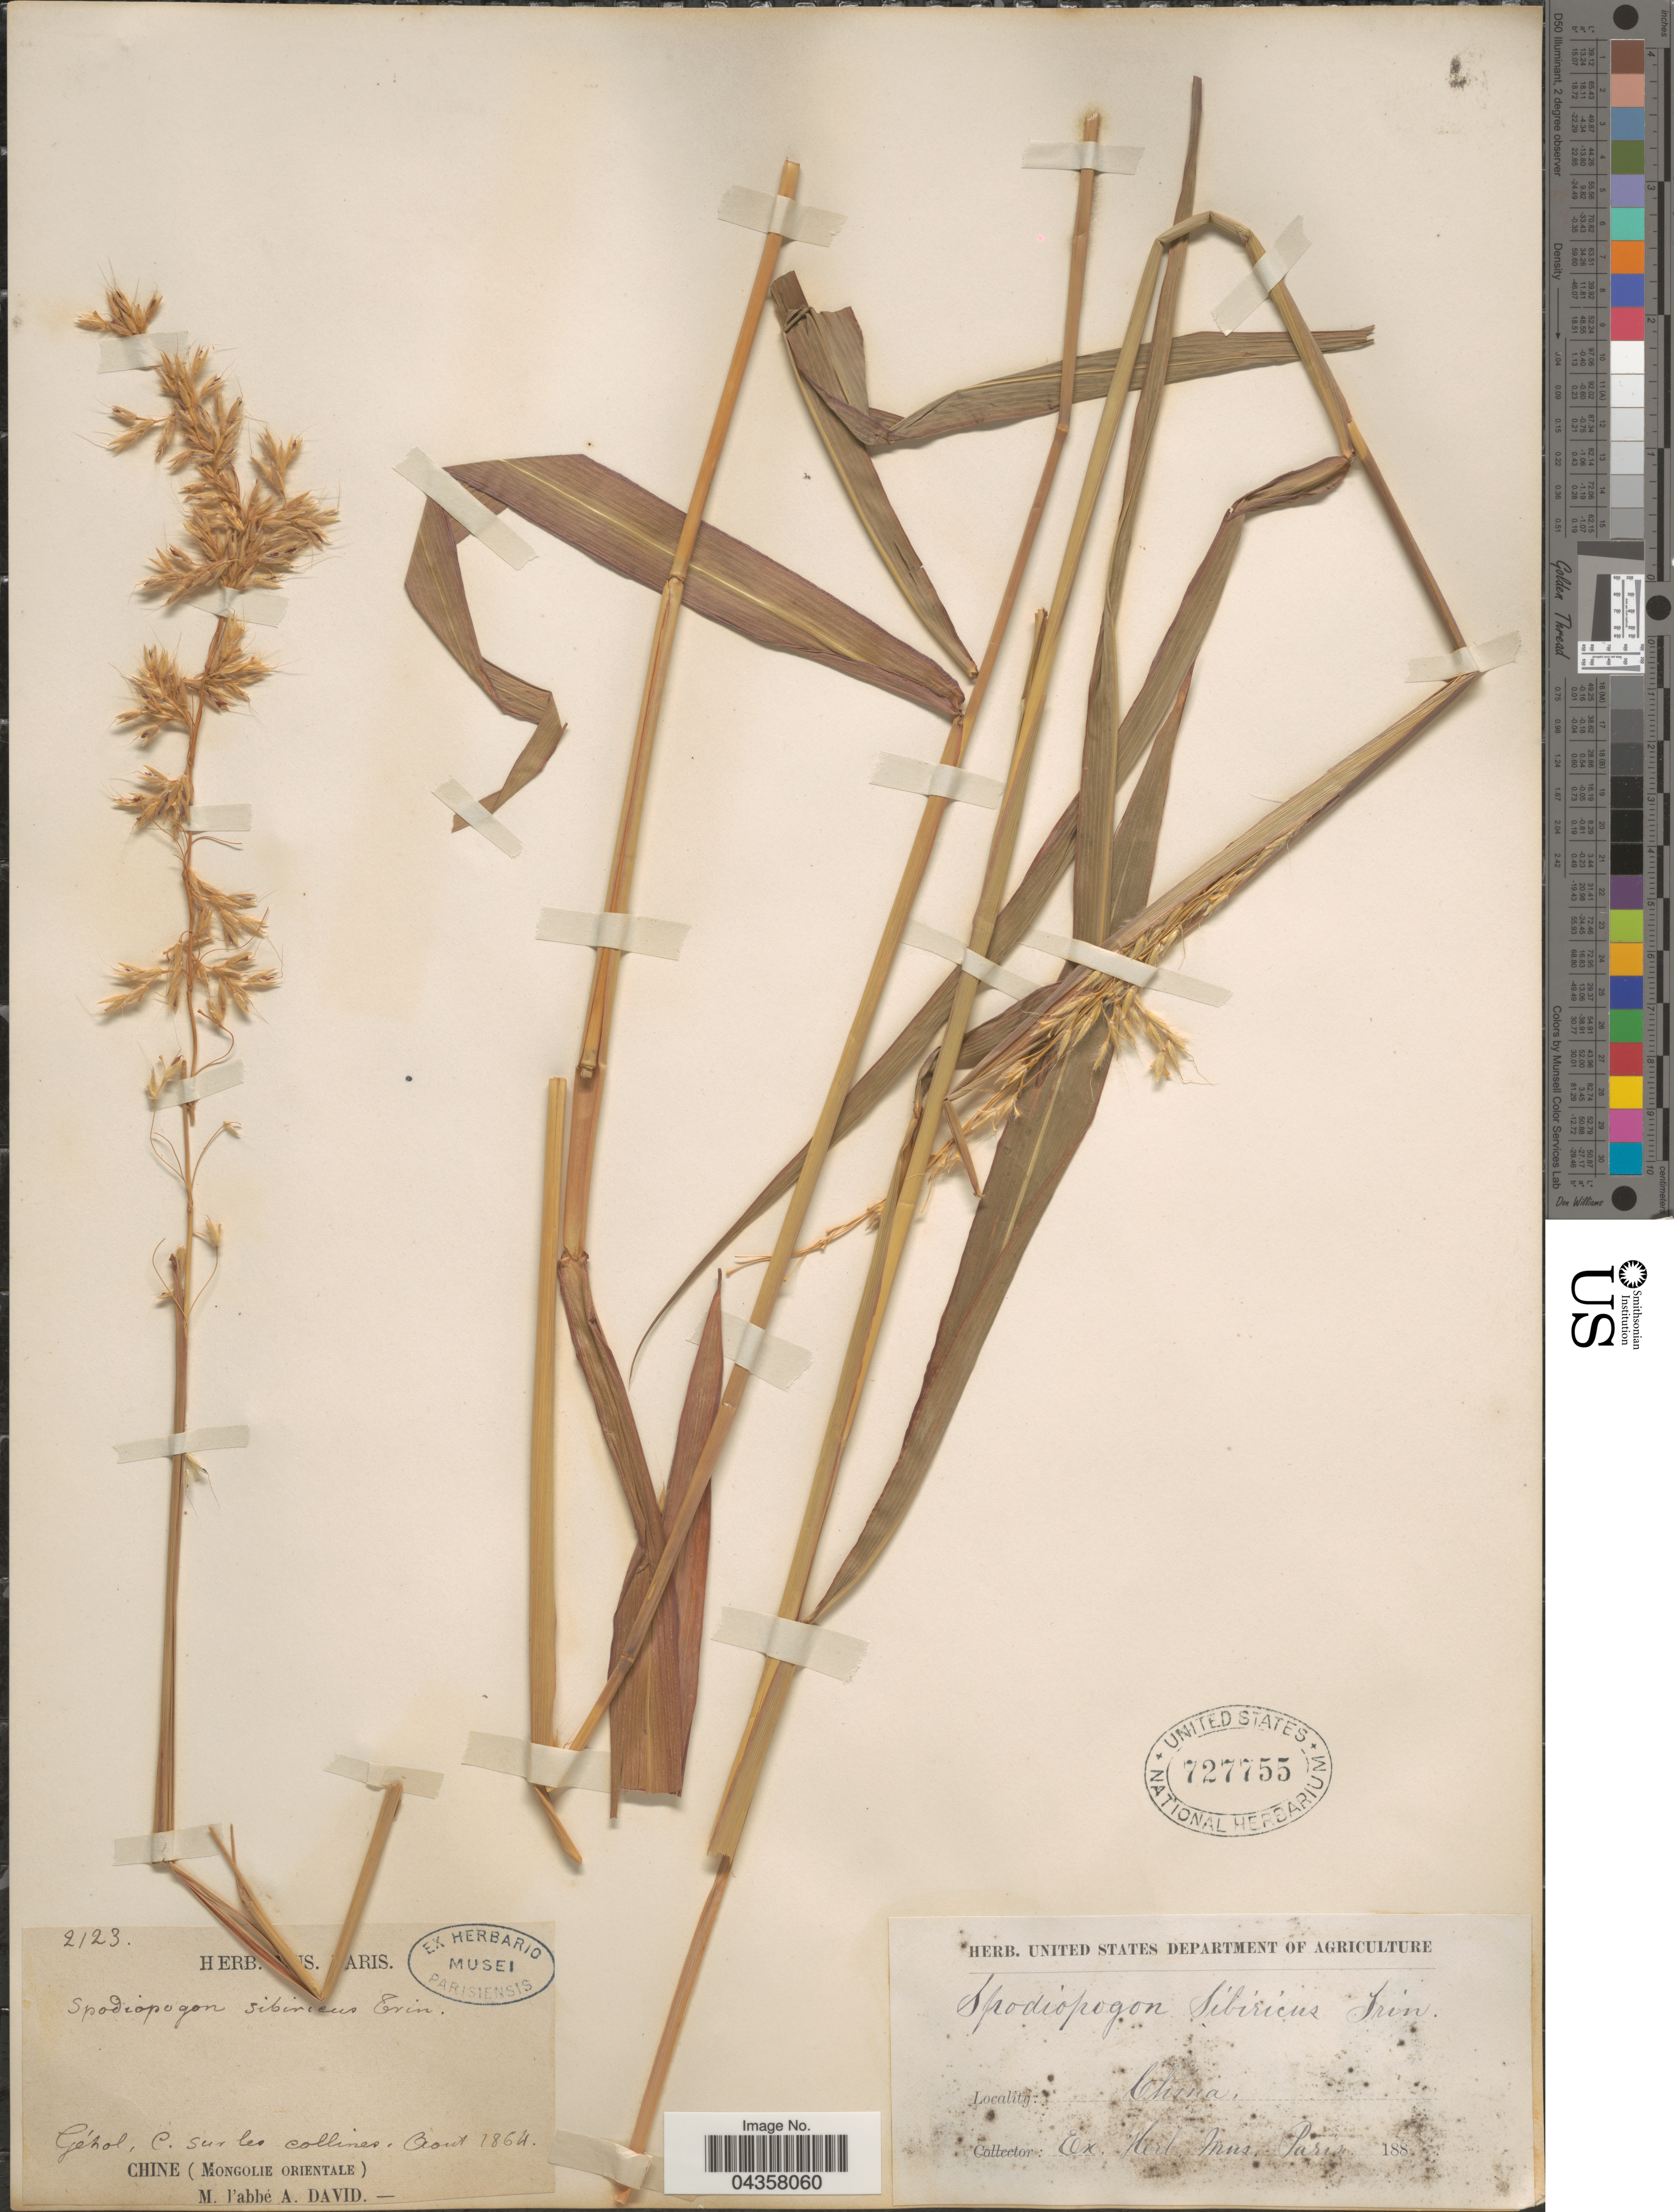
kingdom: Plantae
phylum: Tracheophyta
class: Liliopsida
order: Poales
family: Poaceae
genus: Spodiopogon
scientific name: Spodiopogon sibiricus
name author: Trin.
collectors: M. David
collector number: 2123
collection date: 1864-08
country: China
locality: Géhol, C. sur les collines. (Mongolie Orientale).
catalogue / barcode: US 727755